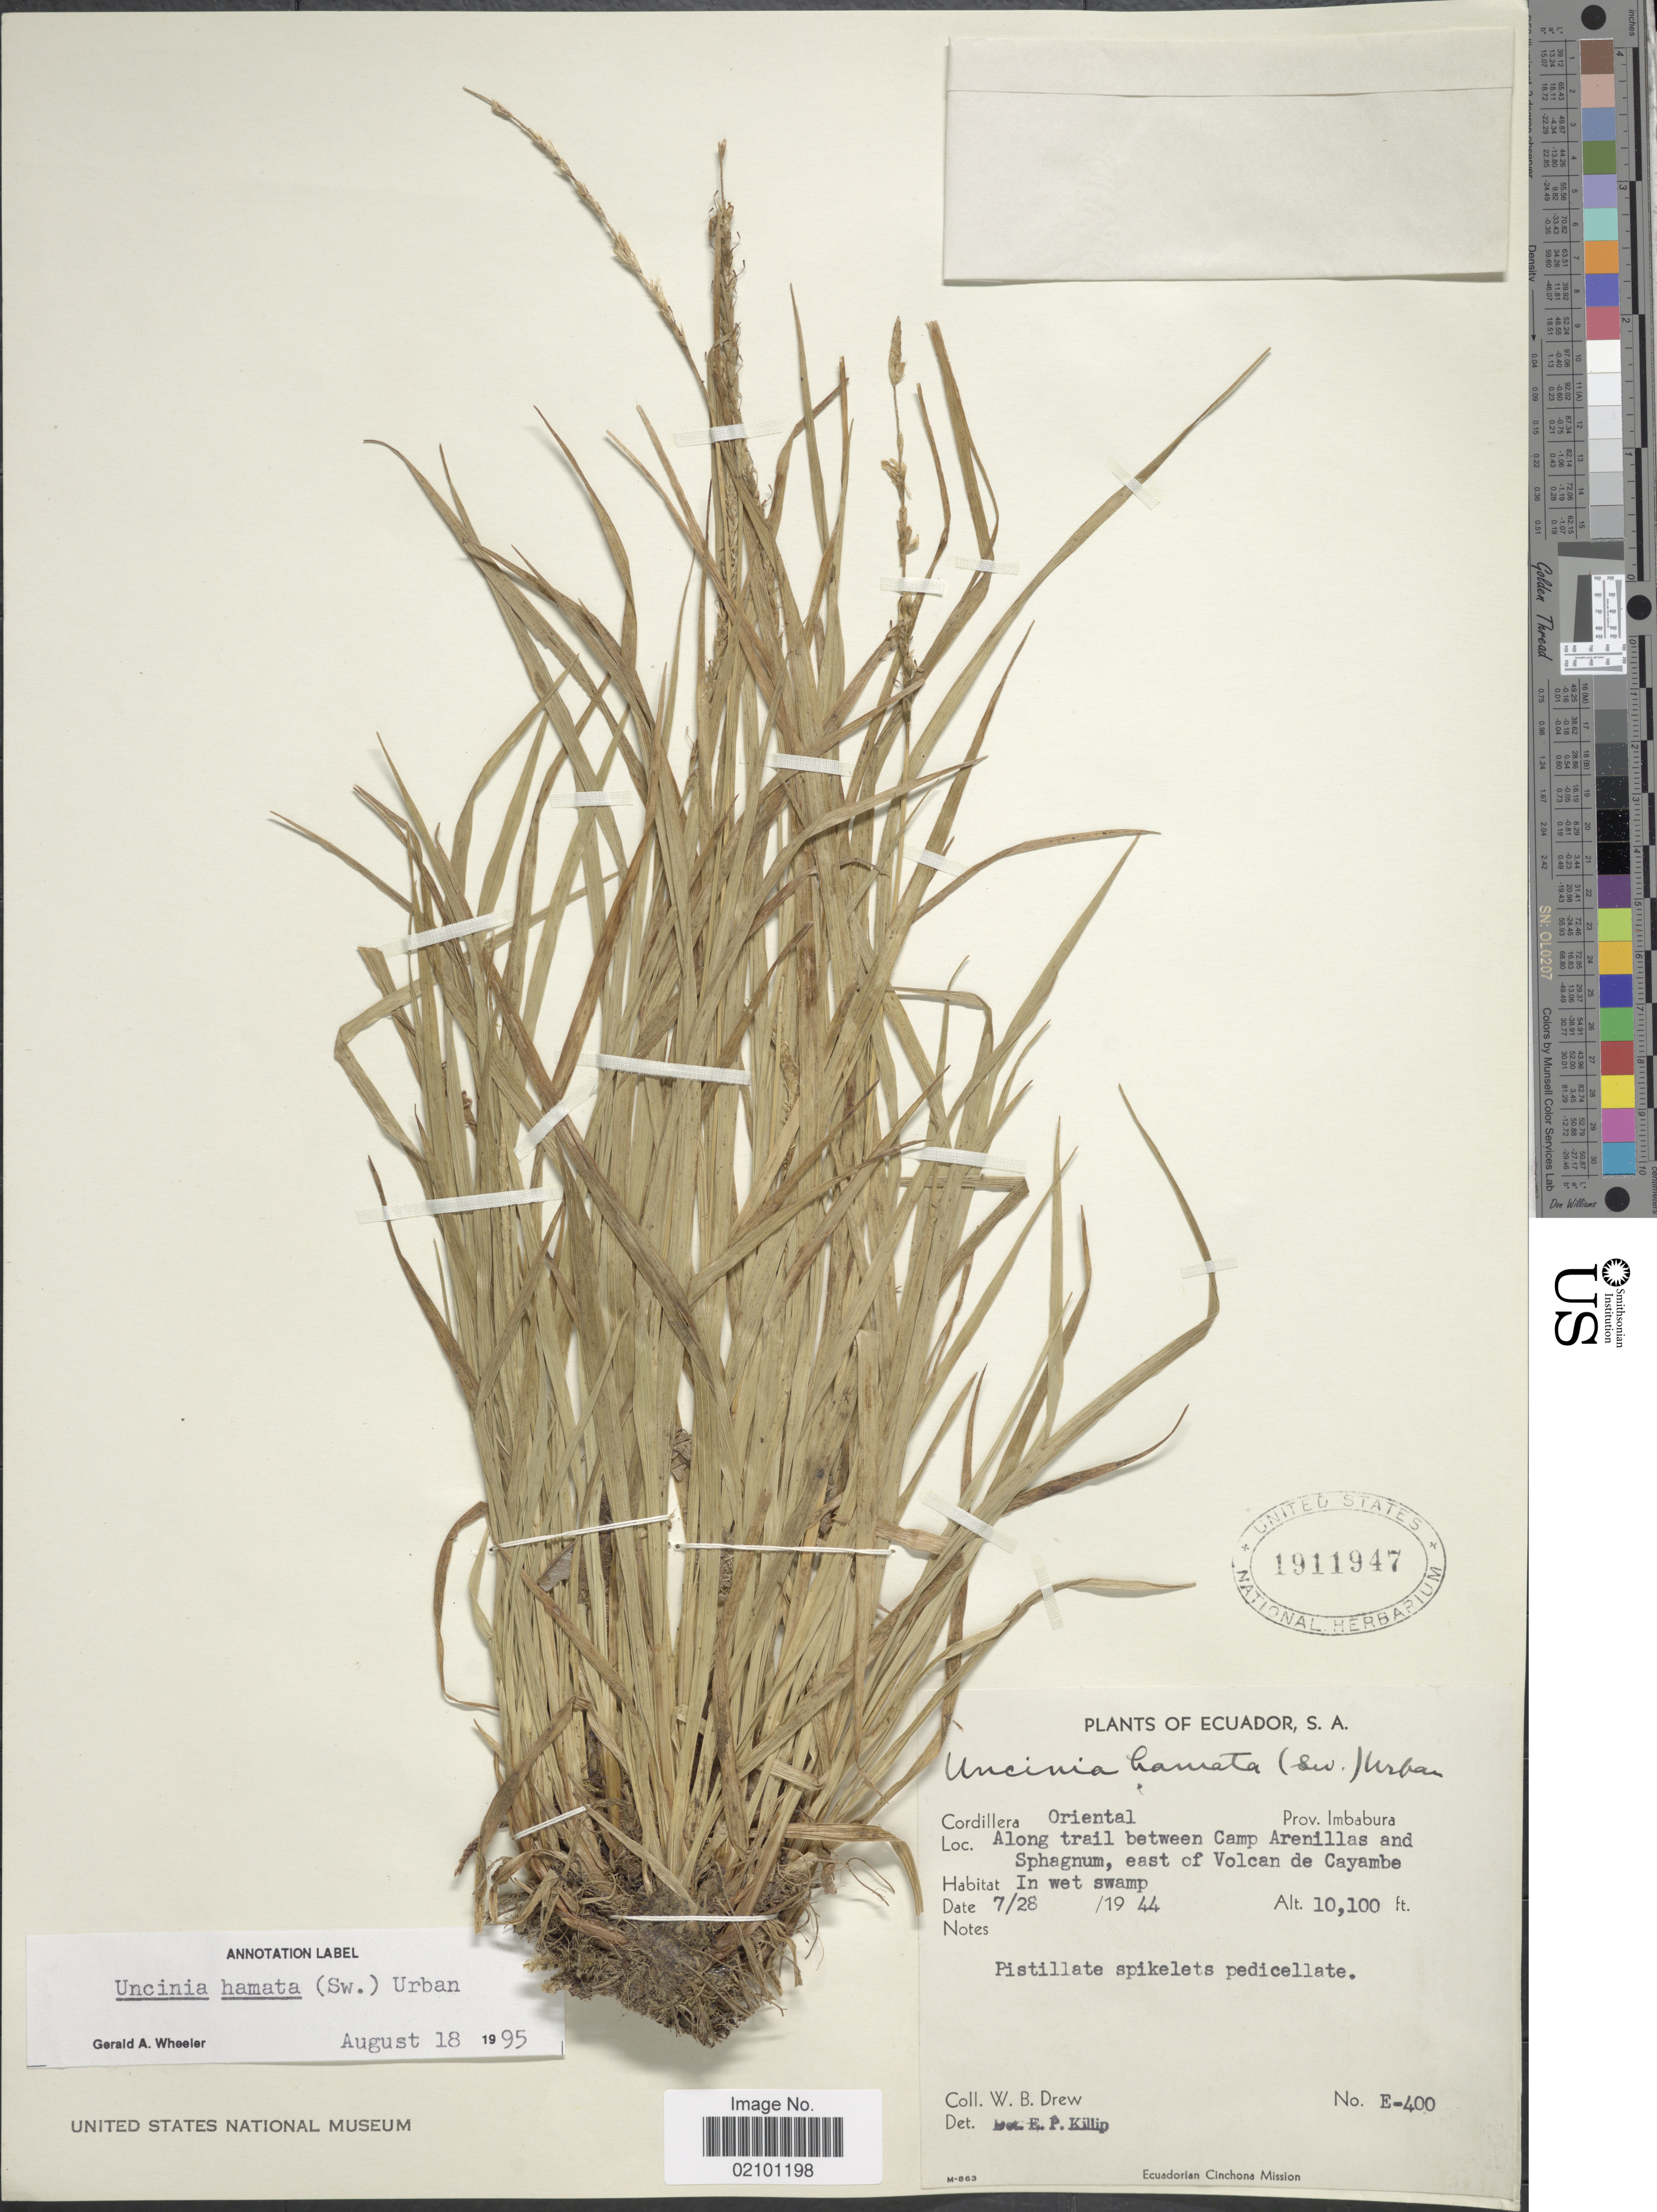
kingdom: Plantae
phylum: Tracheophyta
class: Liliopsida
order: Poales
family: Cyperaceae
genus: Carex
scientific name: Carex hamata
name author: Sw.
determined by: Strong, M. T., (US), Smithsonian Institution - National Museum of Natural History (UNITED STATES)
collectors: W. B. Drew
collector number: E-400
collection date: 1944-07-28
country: Ecuador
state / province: Imbabura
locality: Cordillera Oriental. Prov. Imbabura. Along trail between Camp Arenillas and Sphagnum, east of Volcan de Cayambe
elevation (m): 3078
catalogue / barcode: US 1911947